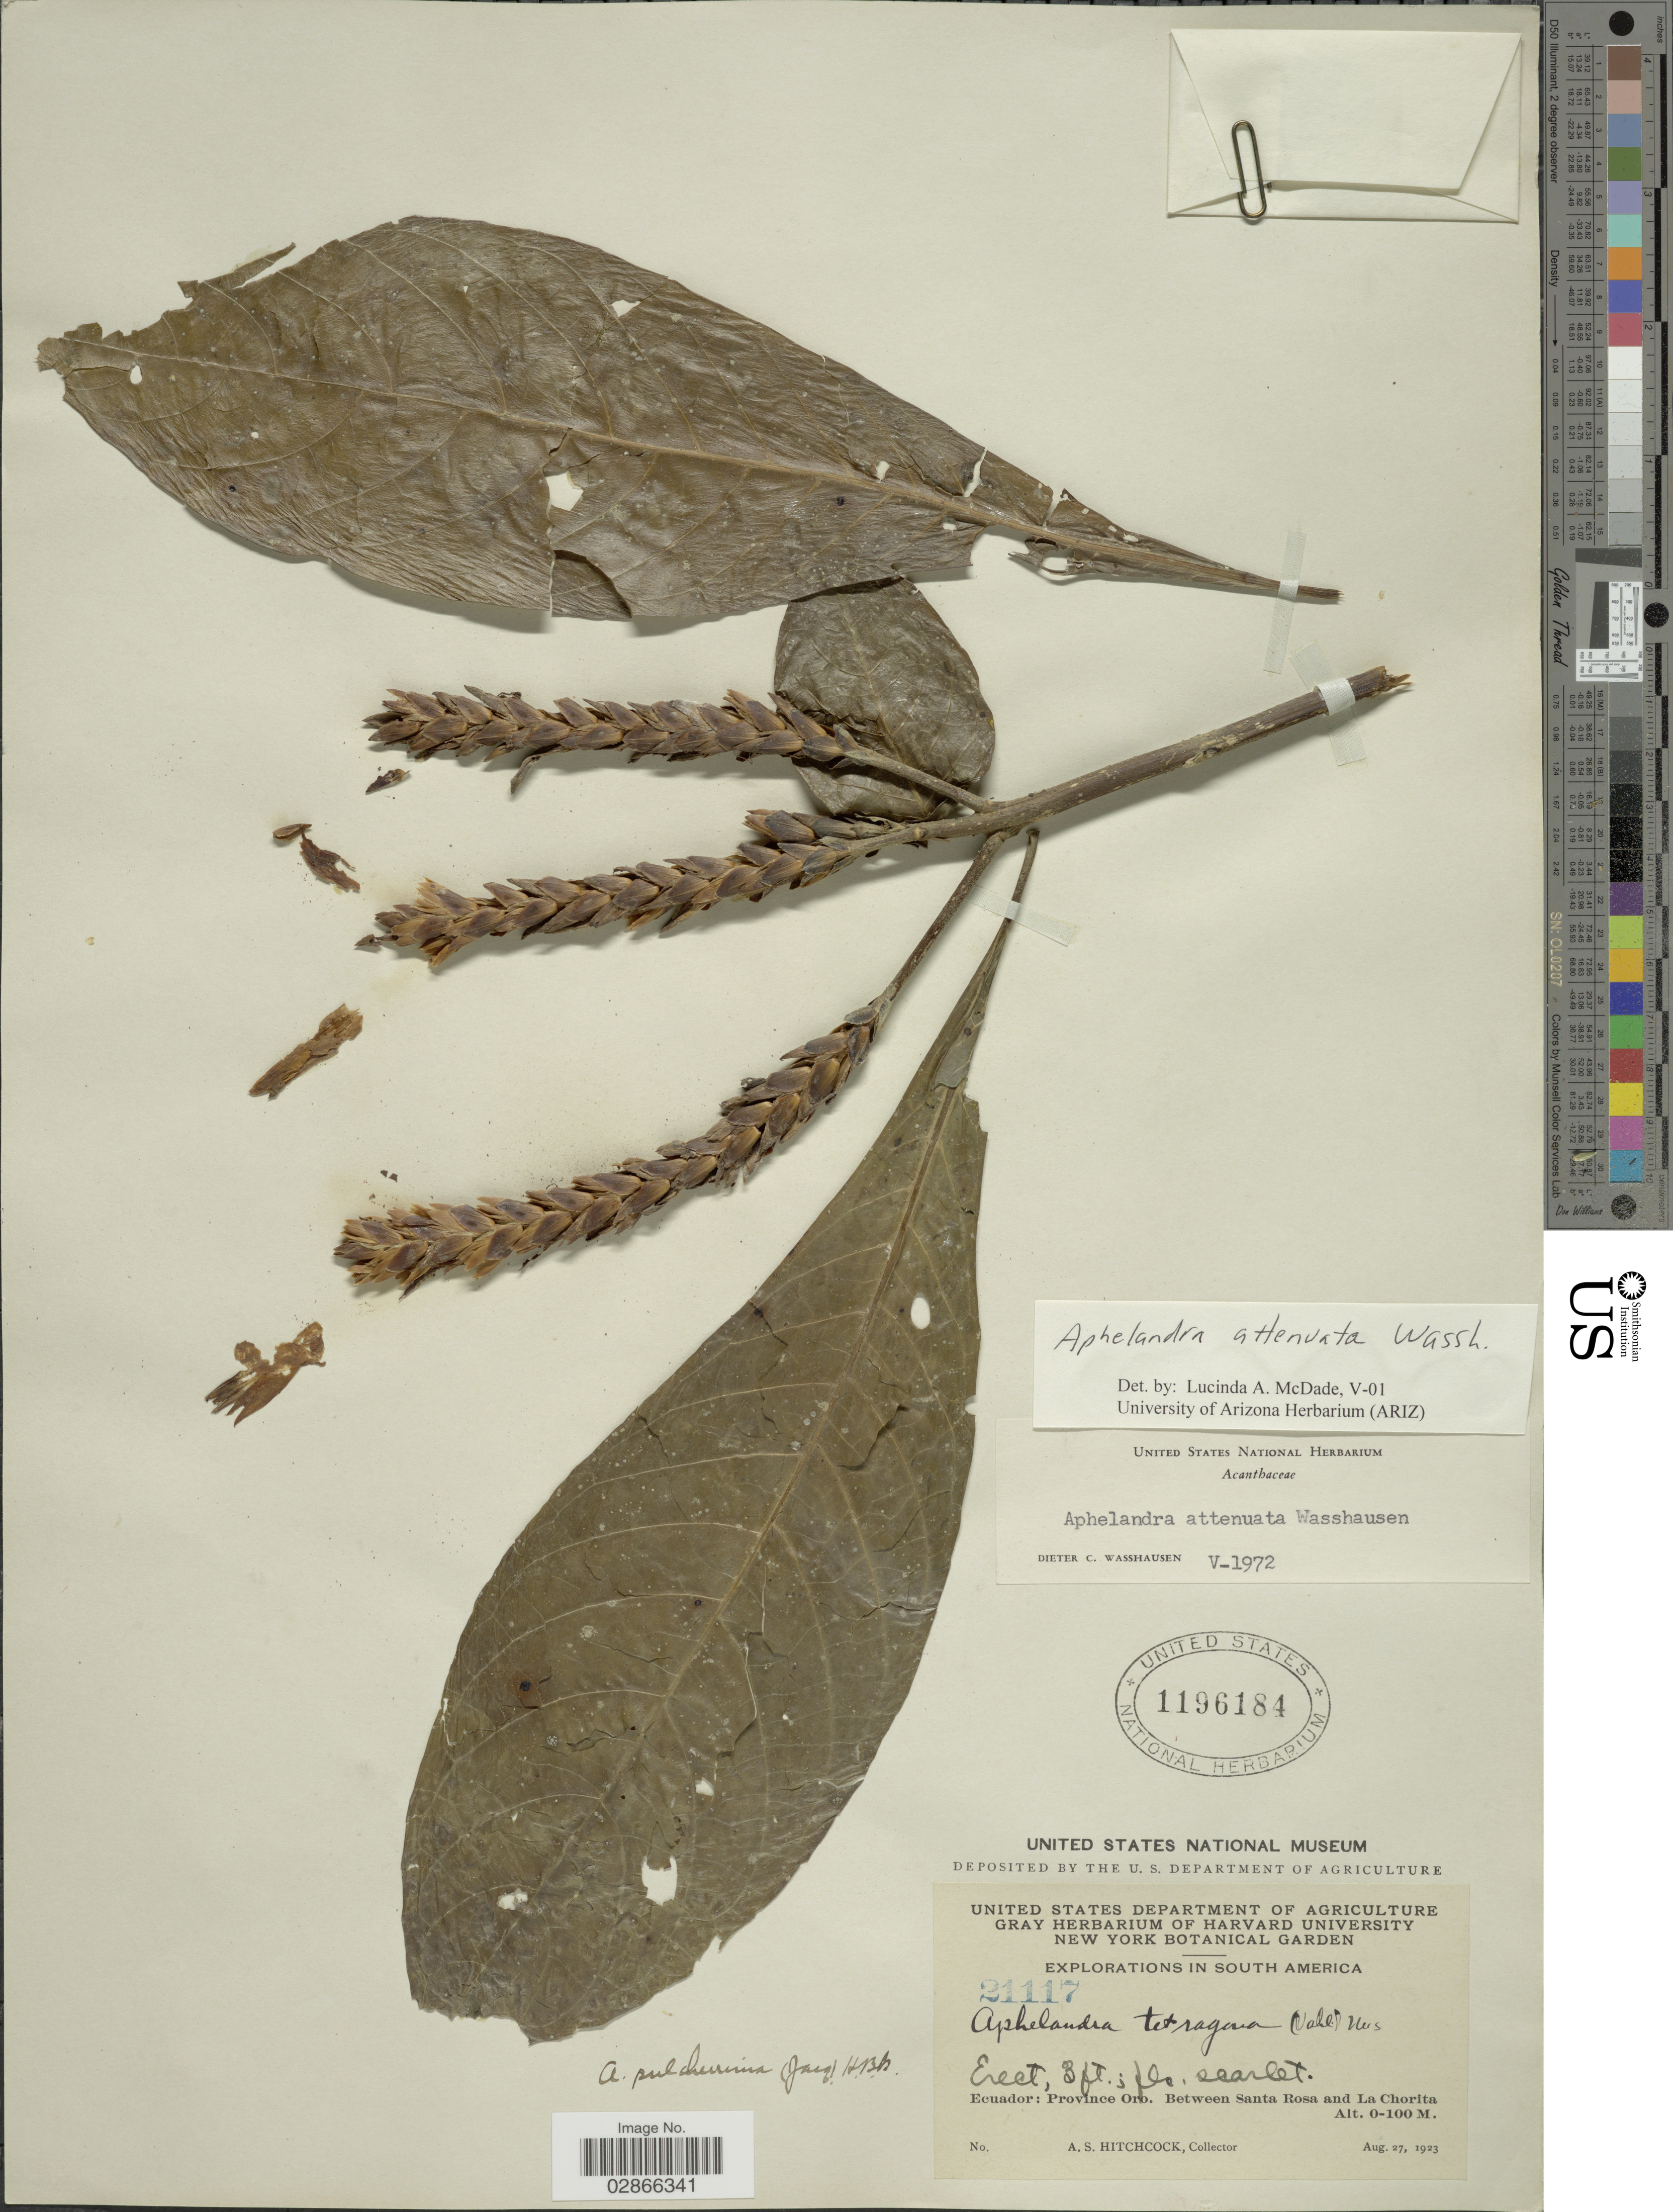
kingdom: Plantae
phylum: Tracheophyta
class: Magnoliopsida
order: Lamiales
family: Acanthaceae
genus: Aphelandra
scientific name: Aphelandra attenuata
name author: Wassh.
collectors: A. S. Hitchcock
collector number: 21117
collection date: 1923-08-27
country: Ecuador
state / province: El Oro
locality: Province Oro. Between Santa Rosa and La Chorita.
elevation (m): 0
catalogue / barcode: US 1196184